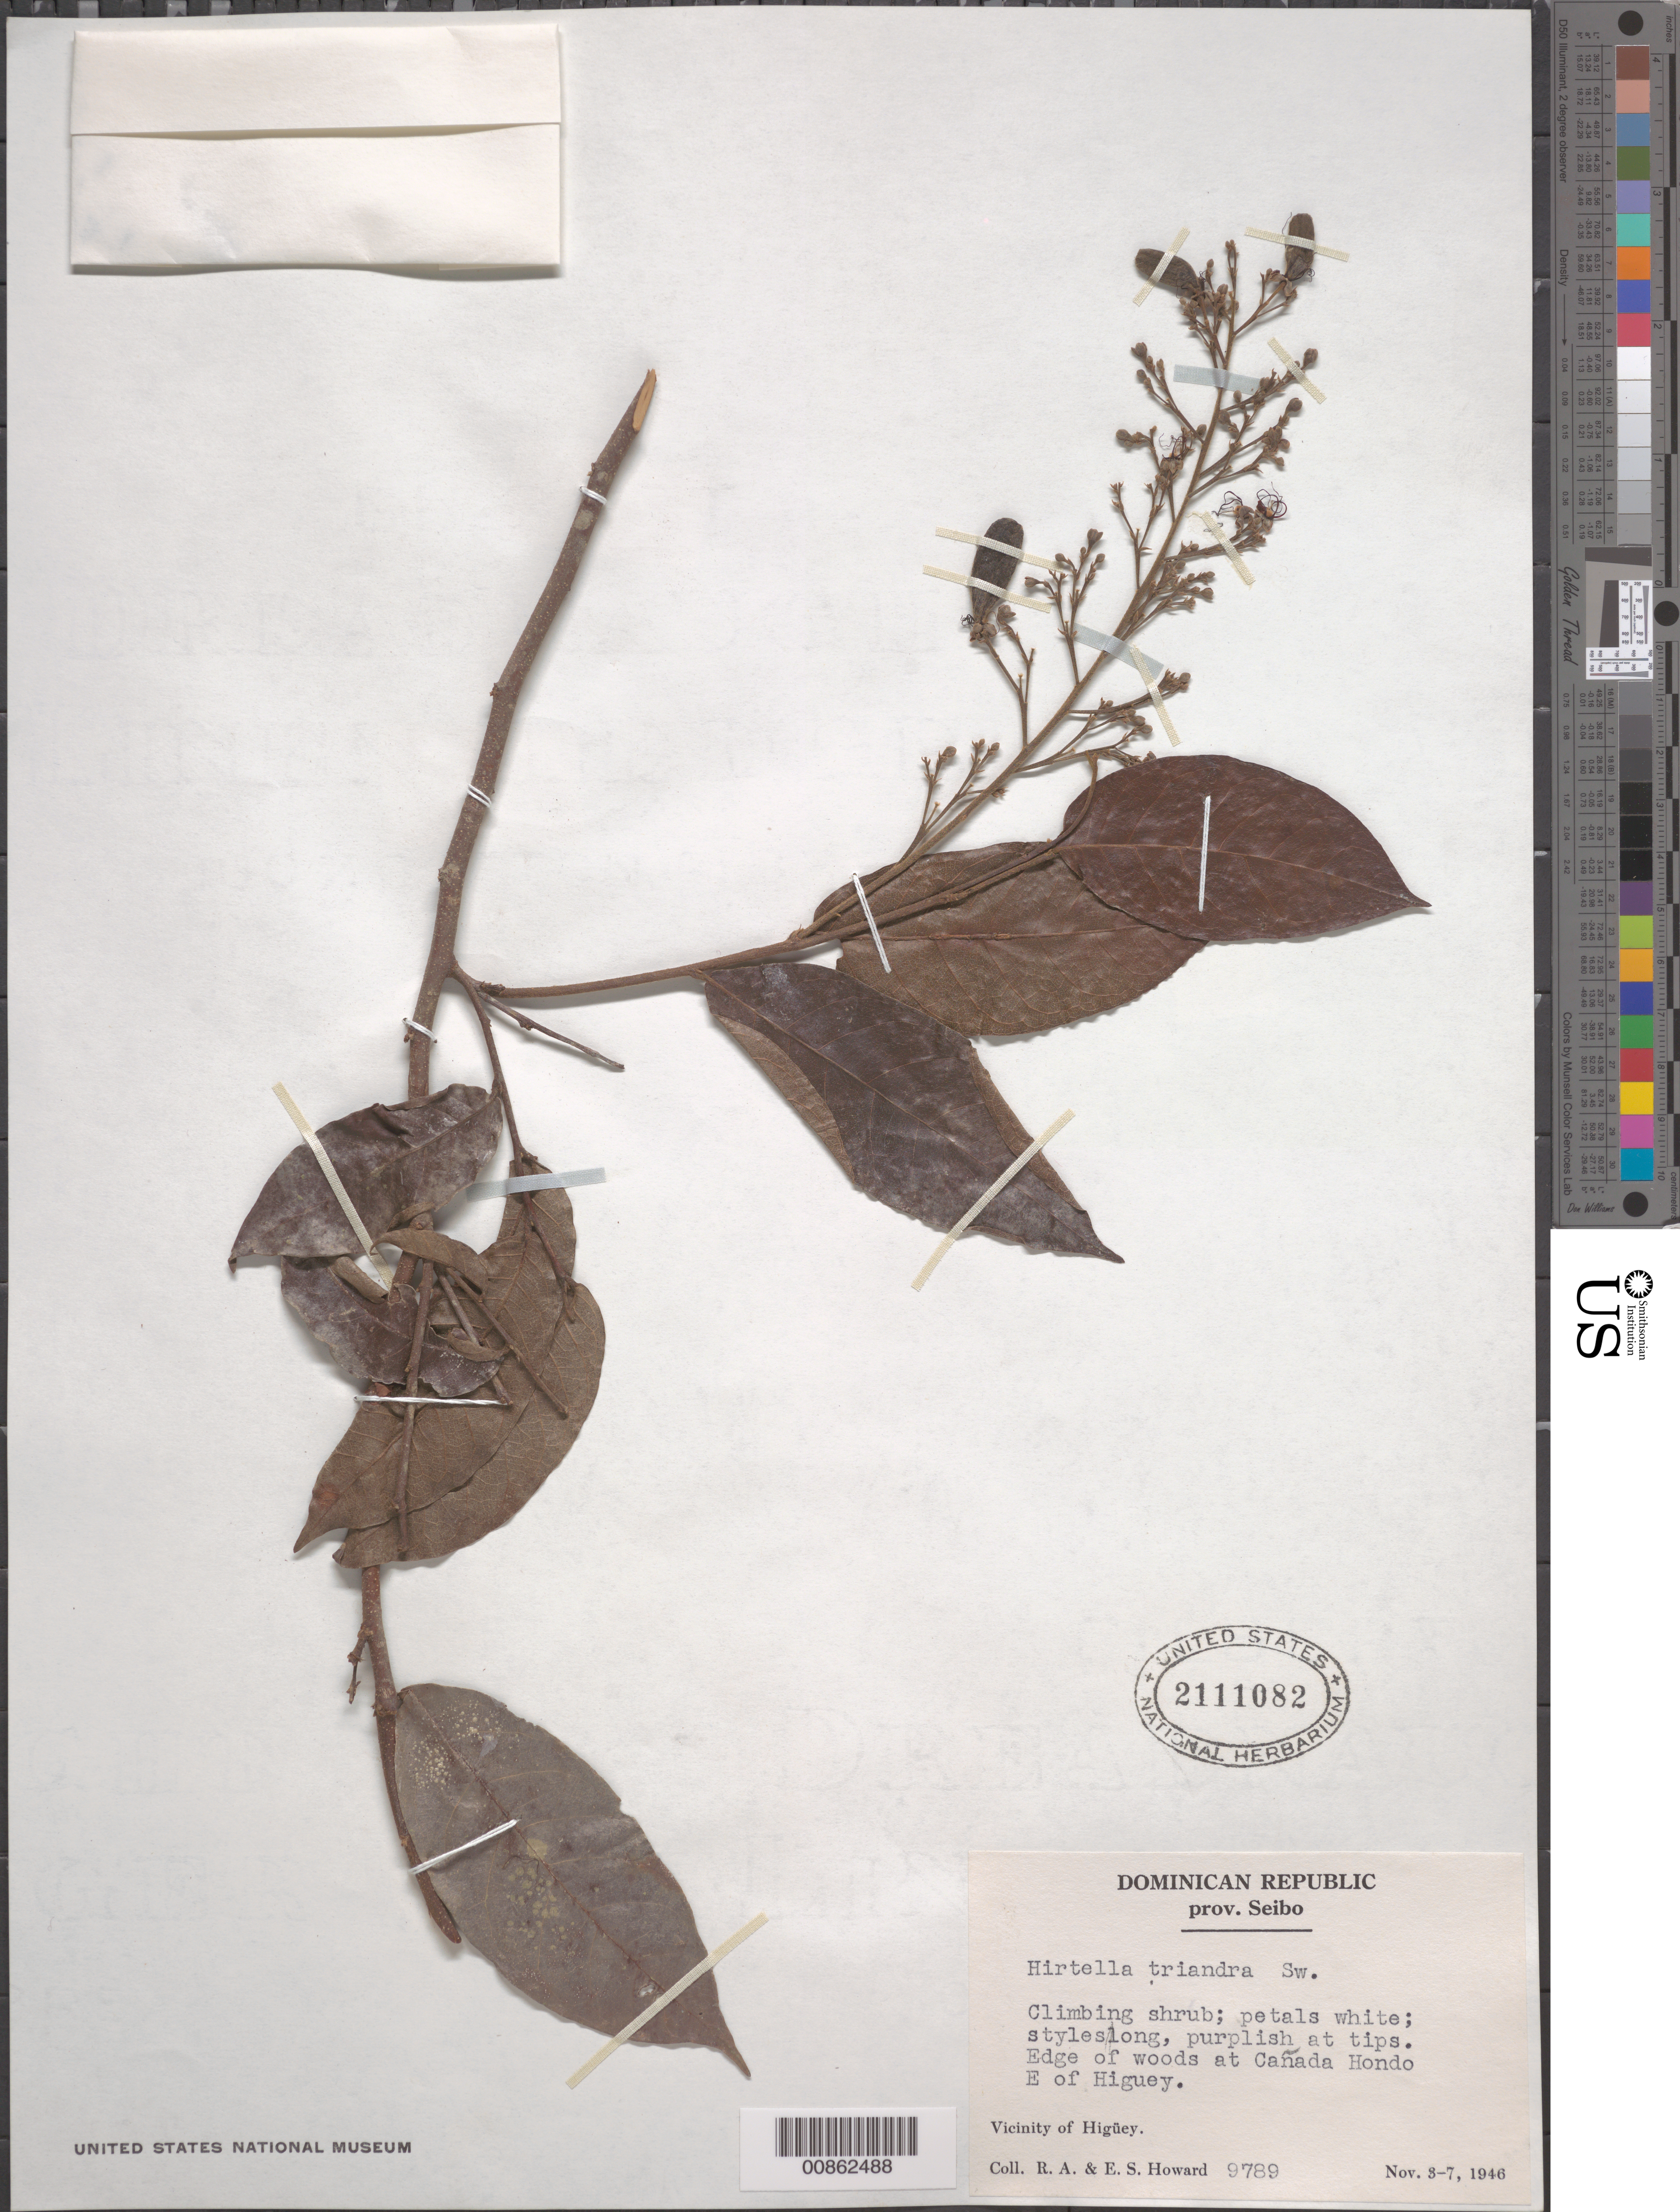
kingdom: Plantae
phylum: Tracheophyta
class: Magnoliopsida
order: Malpighiales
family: Chrysobalanaceae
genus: Hirtella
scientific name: Hirtella triandra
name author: Sw.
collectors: R. A. Howard & E. S. Howard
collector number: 9789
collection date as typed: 03 Nov 1946 to 07 Nov 1946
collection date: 1946-11-03/1946-11-07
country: Dominican Republic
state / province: El Seibo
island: Hispaniola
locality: Cañada Hondo E of Higüey.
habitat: Edge of woods.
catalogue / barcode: US 2111082